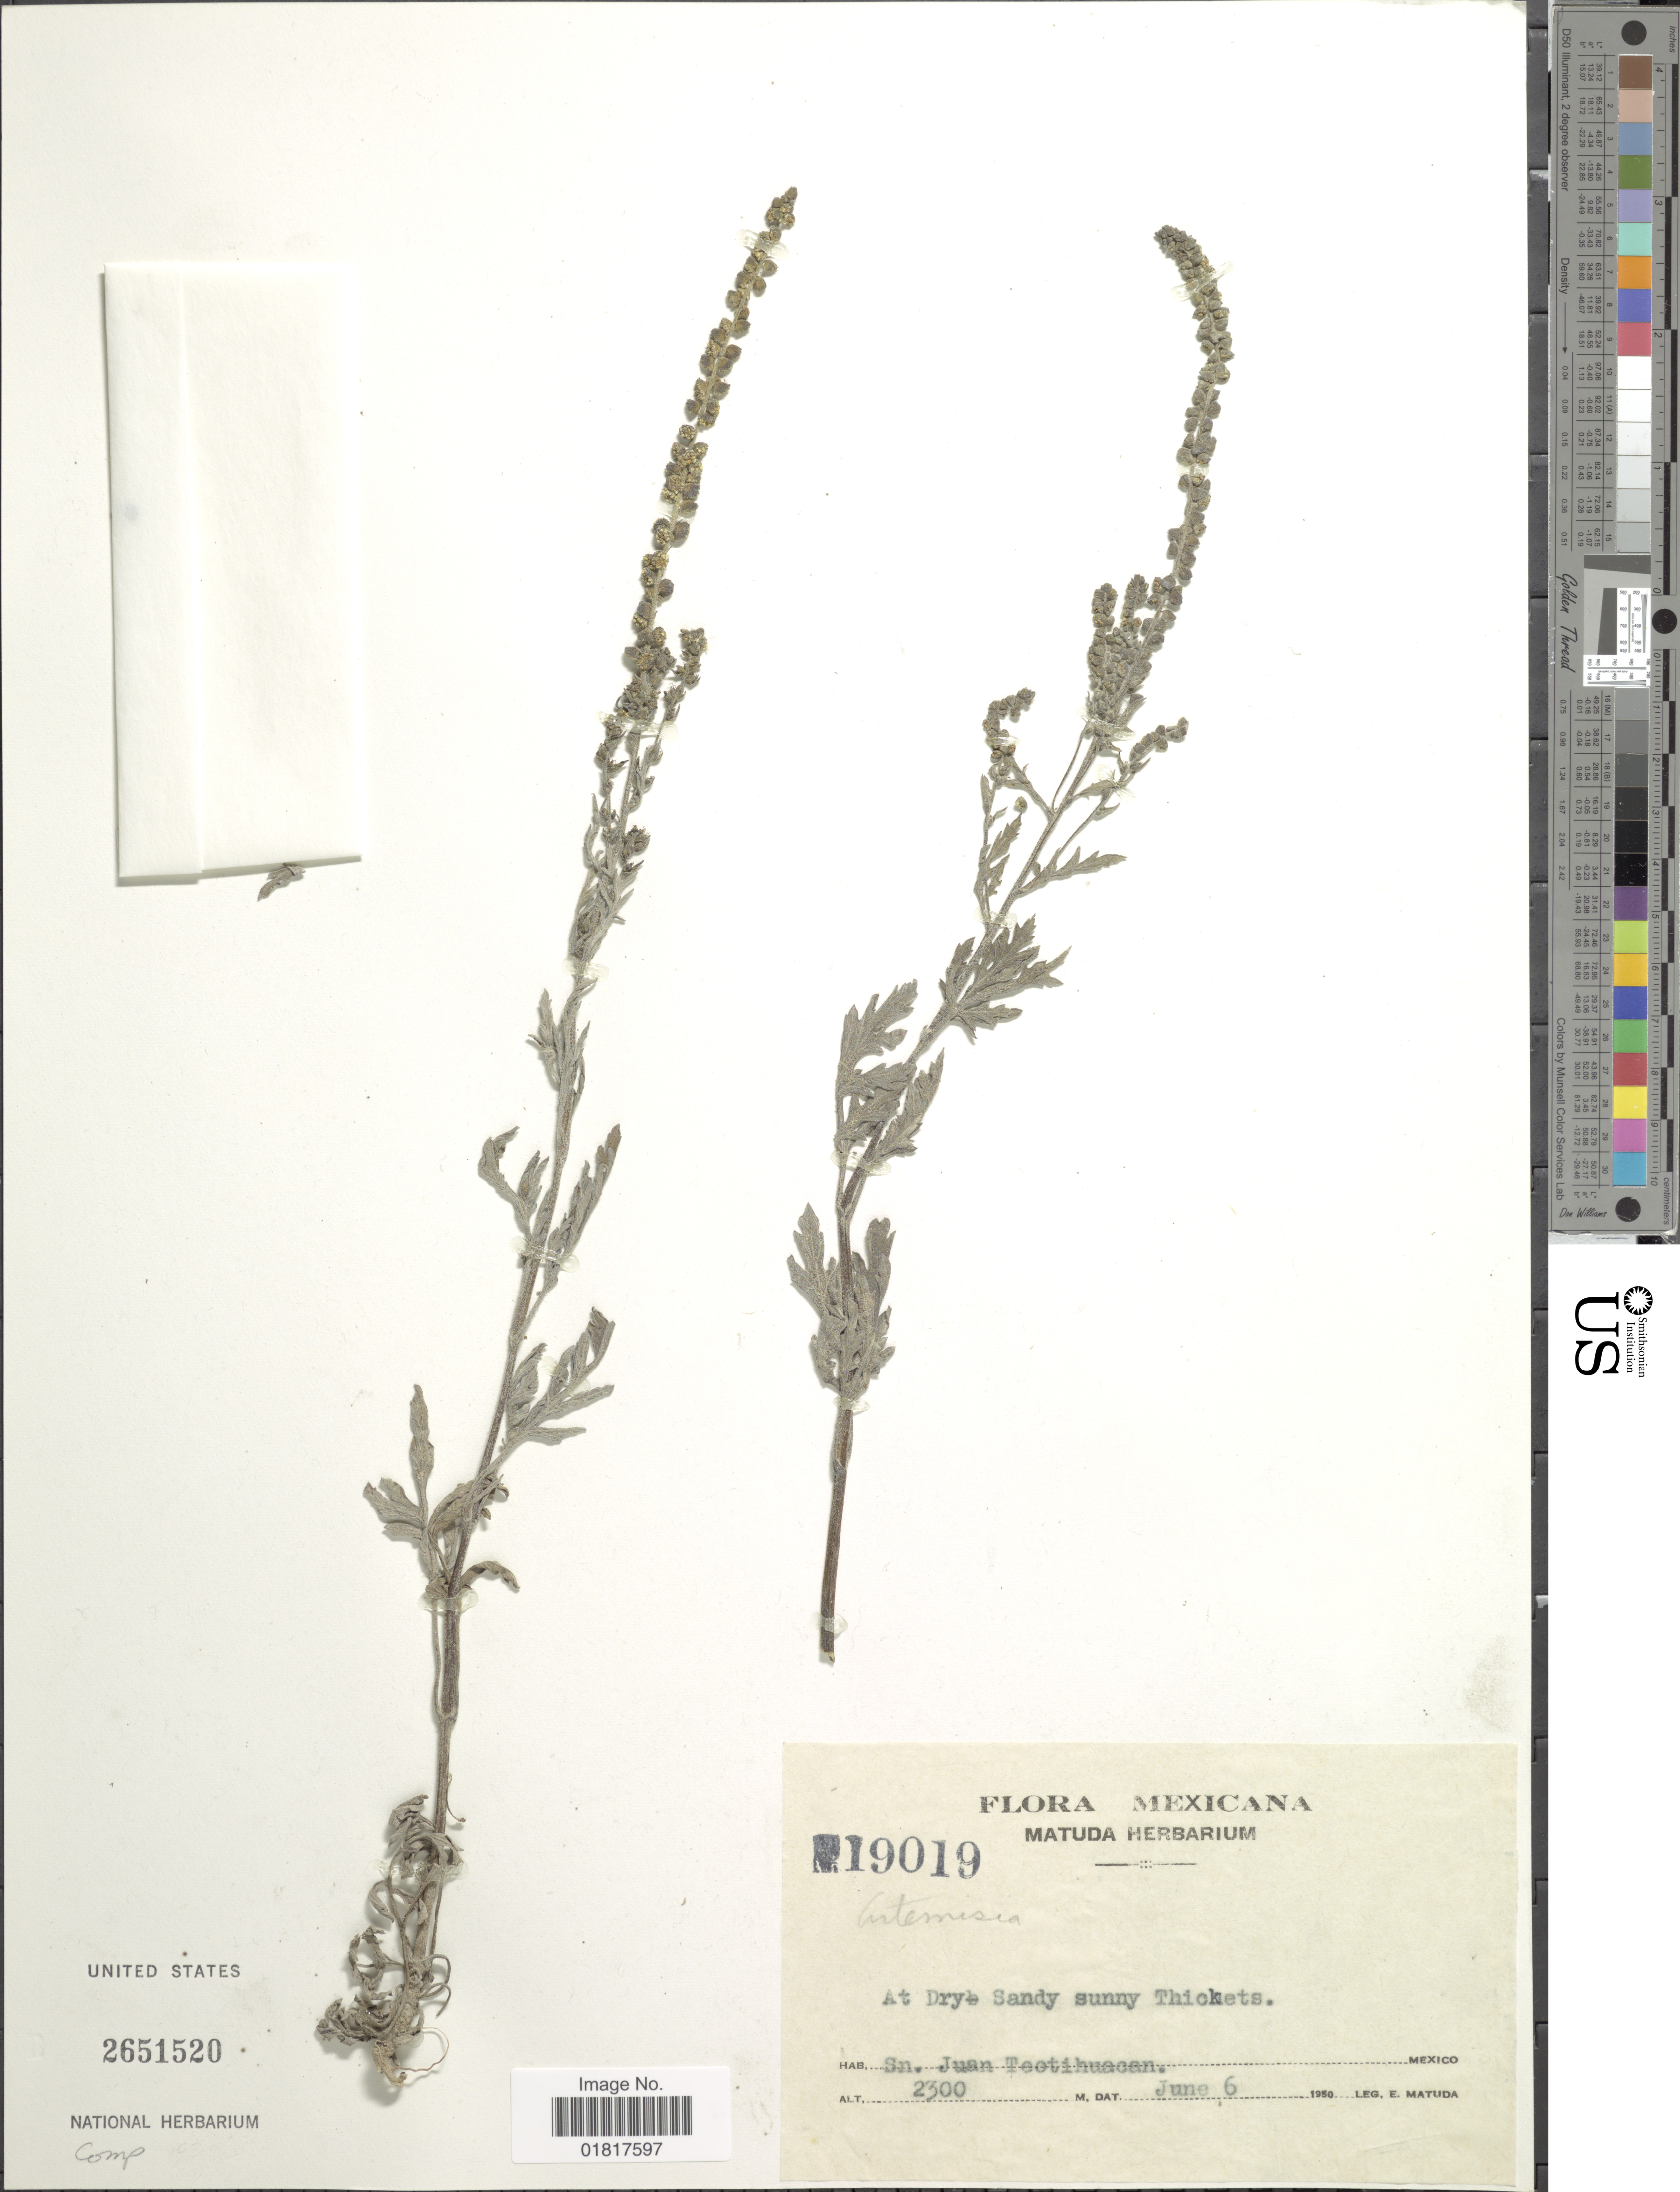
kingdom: Plantae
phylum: Tracheophyta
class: Magnoliopsida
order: Asterales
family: Asteraceae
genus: Artemisia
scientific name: Artemisia sp.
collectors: E. Matuda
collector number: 19019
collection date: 1950-06-06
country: Mexico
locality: At Dry Sandy sunny Thickets, Sn Juan Tectihuacan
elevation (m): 2300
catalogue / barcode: US 2651520